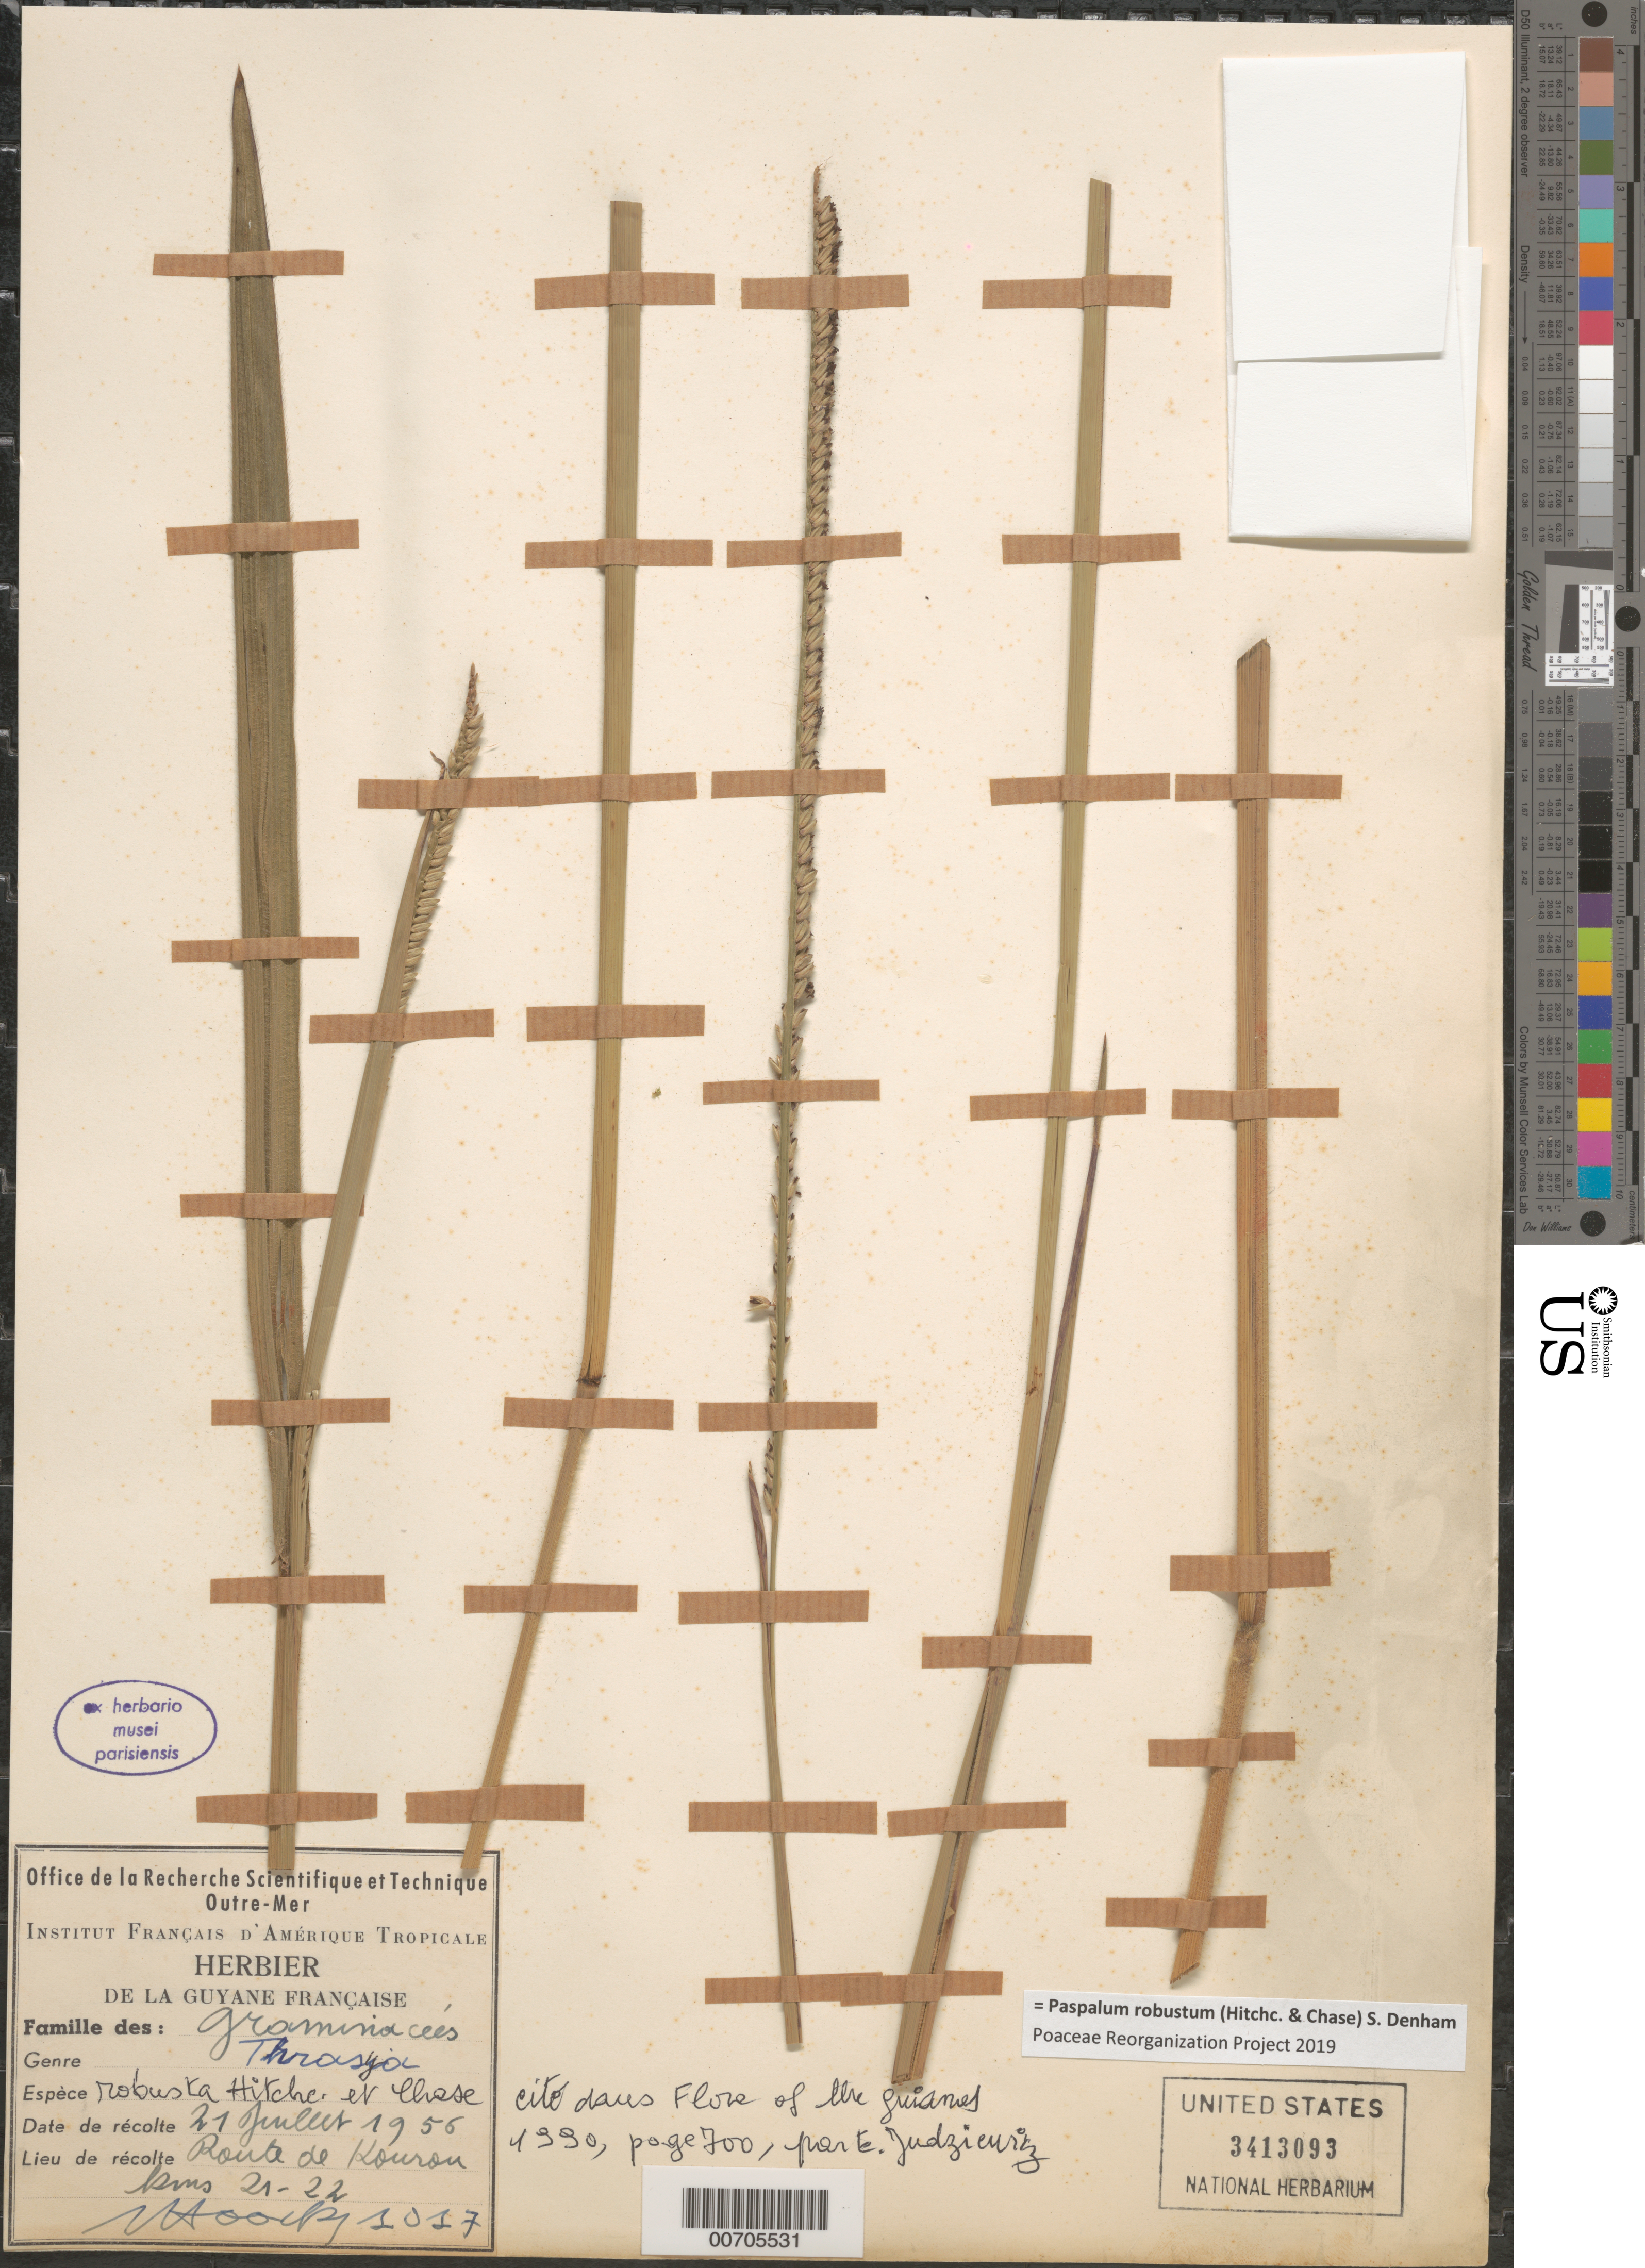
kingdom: Plantae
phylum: Tracheophyta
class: Liliopsida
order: Poales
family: Poaceae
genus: Thrasya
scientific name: Thrasya robusta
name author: Hitchc. & Chase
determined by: Judziewicz, E. J.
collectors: J. Hoock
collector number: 1017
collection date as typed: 21-Jul-56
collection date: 1956-07-21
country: French Guiana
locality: Route de Kourou, km 21-22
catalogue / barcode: US 3413093